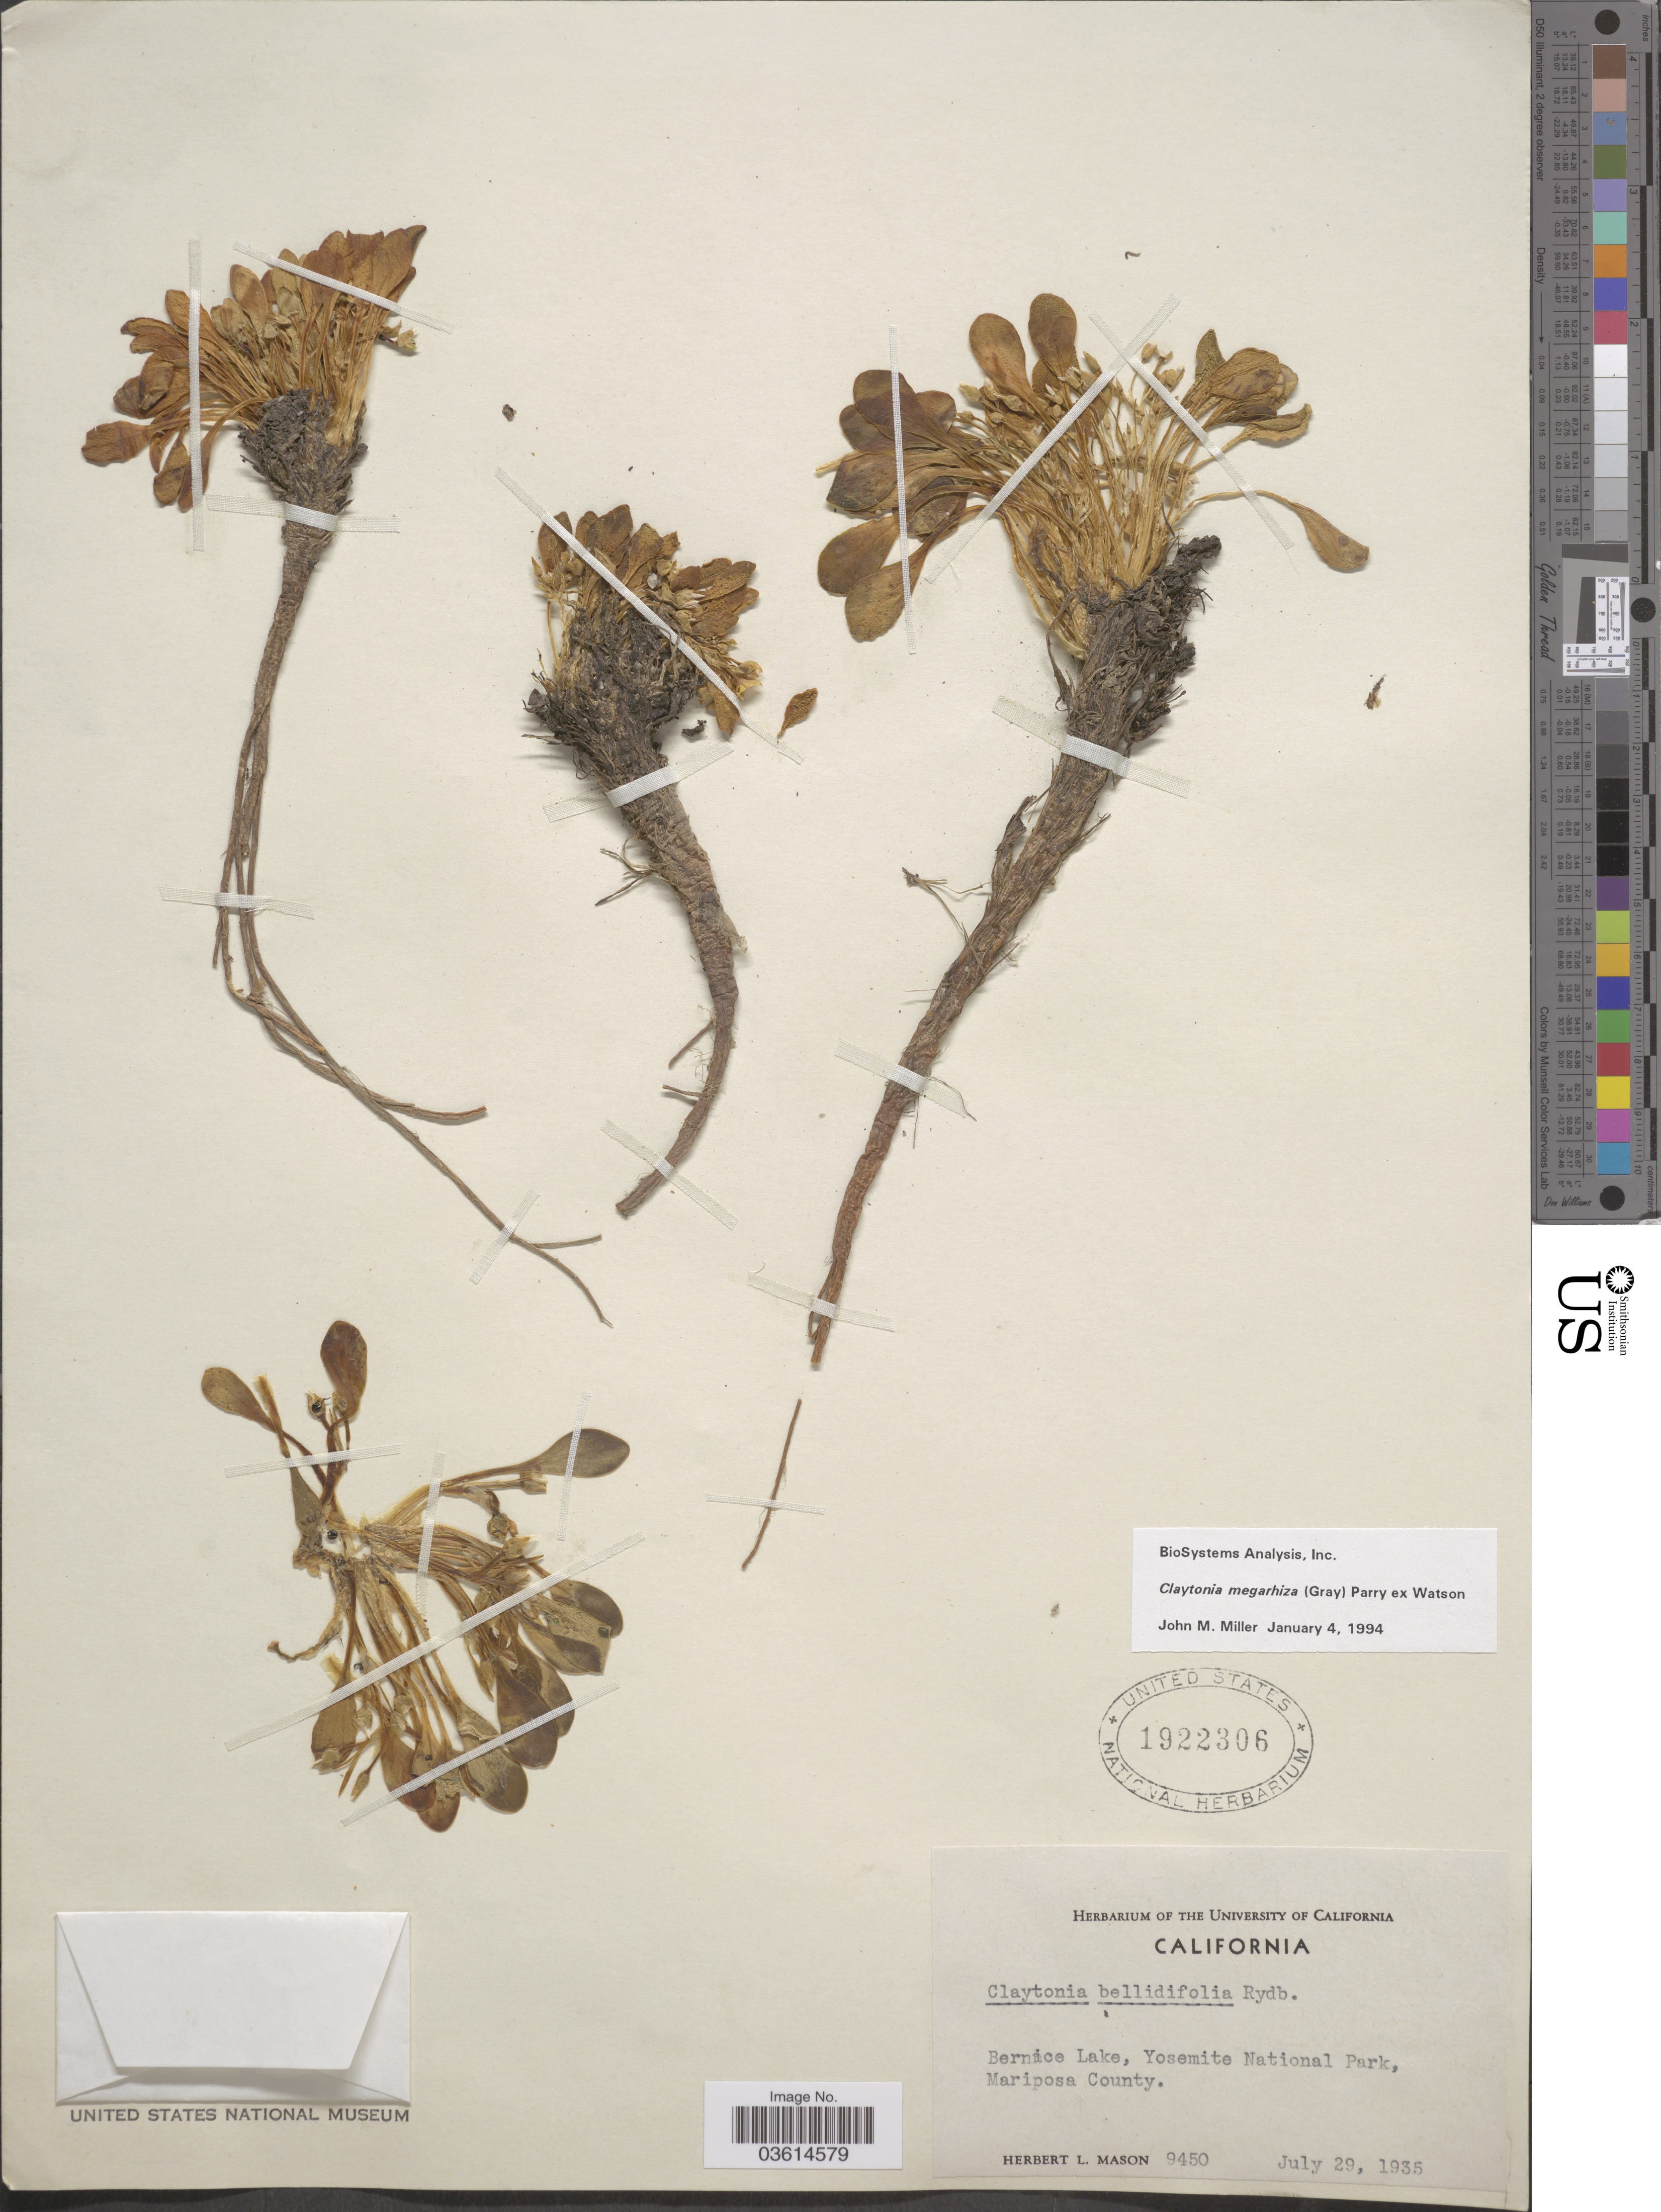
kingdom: Plantae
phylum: Tracheophyta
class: Magnoliopsida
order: Caryophyllales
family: Montiaceae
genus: Claytonia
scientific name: Claytonia megarhiza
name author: (A. Gray) Parry ex S. Watson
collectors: H. L. Mason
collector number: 9450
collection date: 1935-07-29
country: United States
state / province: California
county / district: Mariposa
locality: Bernice Lake, Yosemite National Park, Mariposa County.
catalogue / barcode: US 1922306